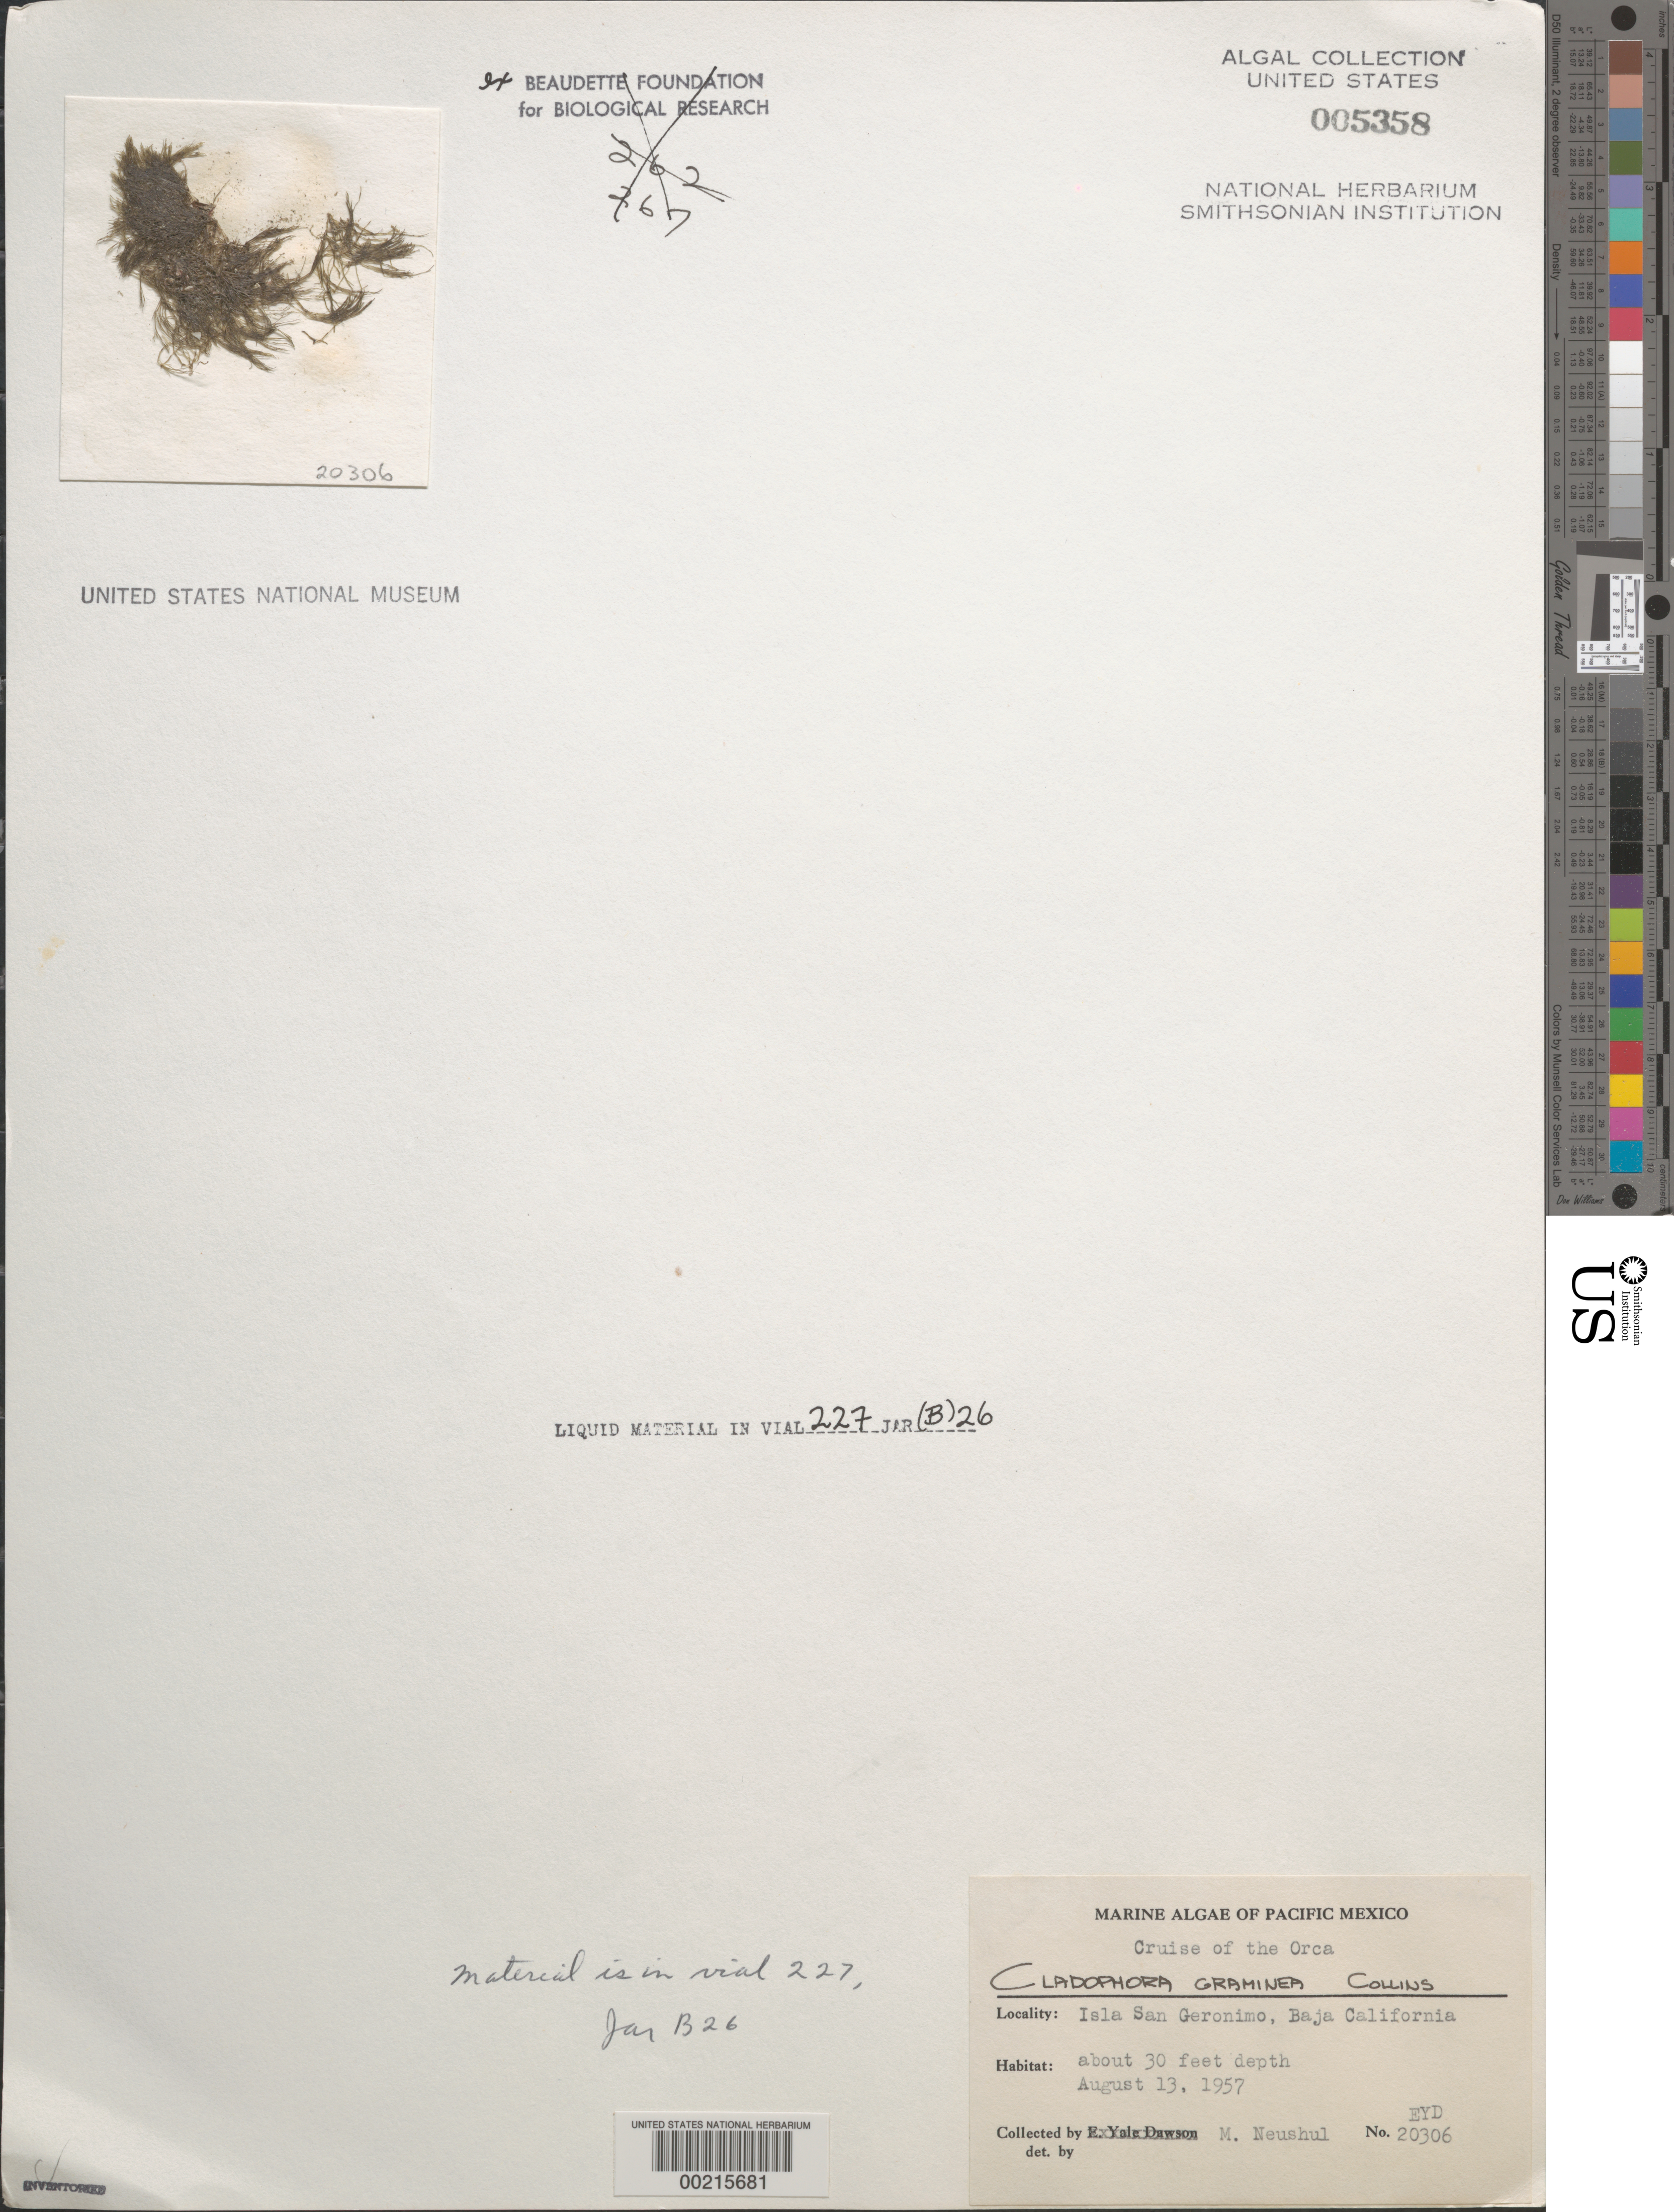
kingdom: Plantae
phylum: Chlorophyta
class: Ulvophyceae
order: Cladophorales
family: Cladophoraceae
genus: Cladophora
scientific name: Cladophora graminea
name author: Collins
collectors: M. Neushul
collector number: EYD 20306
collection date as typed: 13 Aug 1957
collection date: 1957-08-13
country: Mexico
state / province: Baja California Norte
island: Isla San Geronimo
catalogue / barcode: US 5358